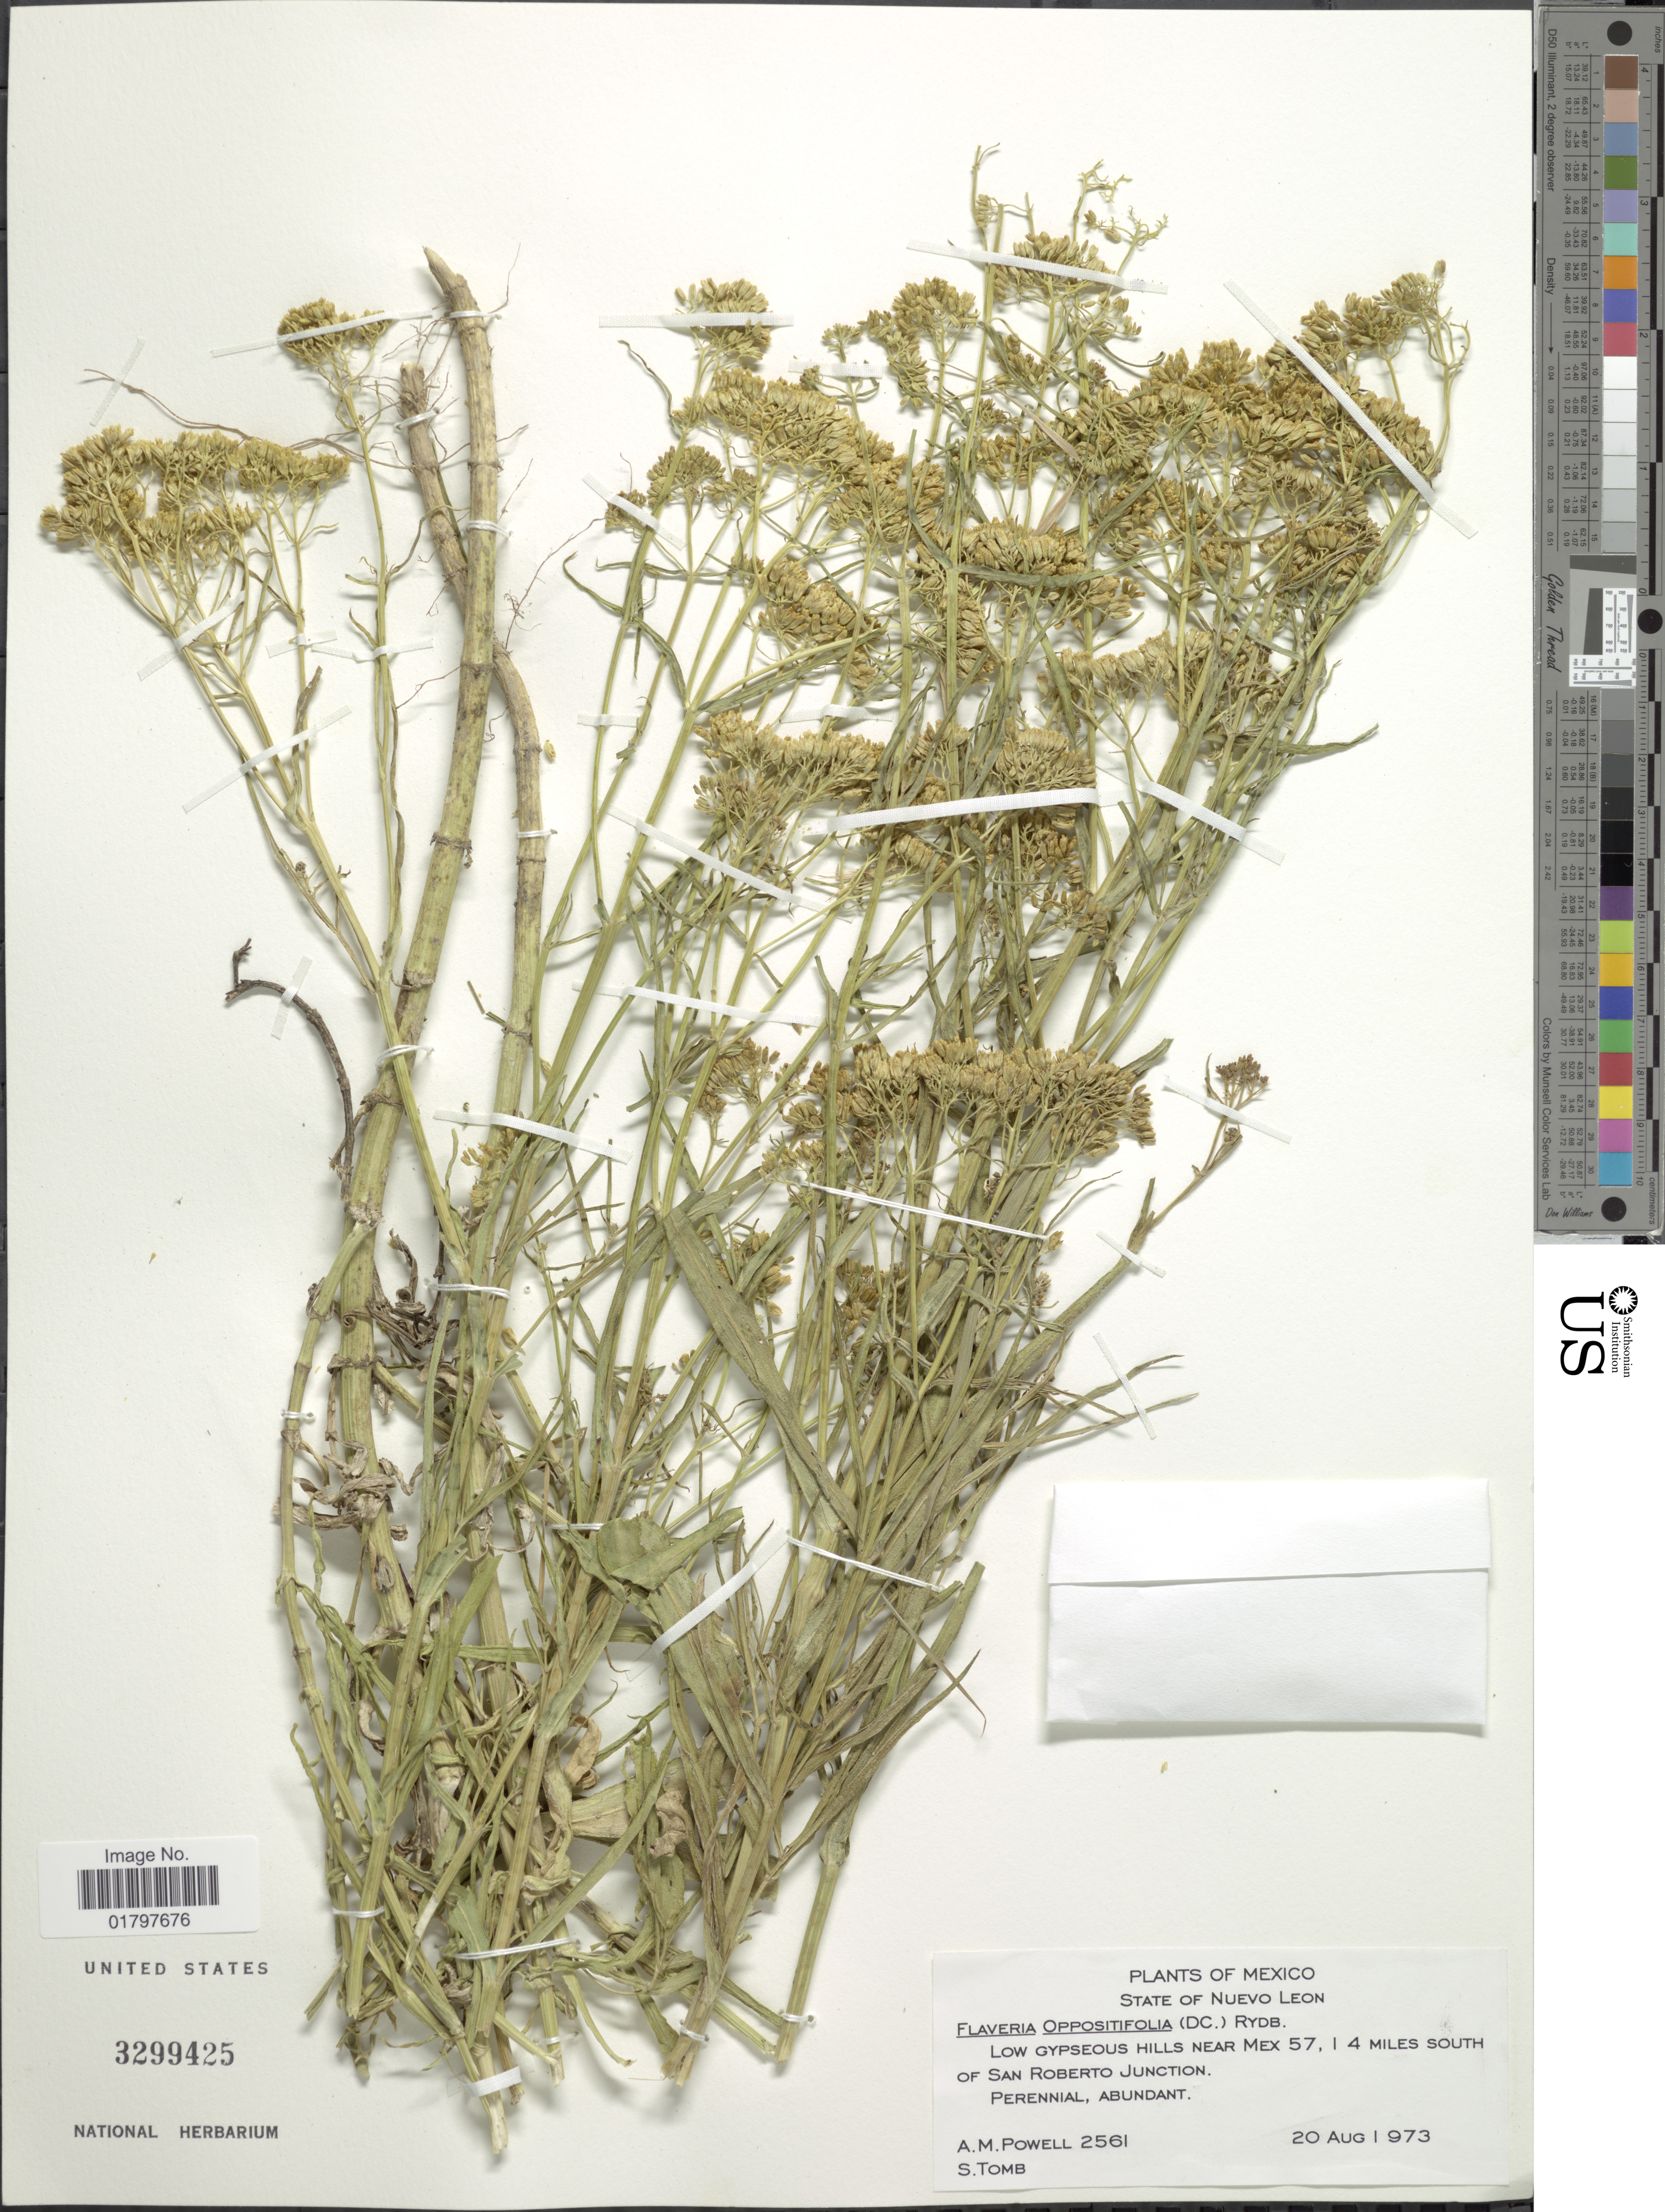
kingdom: Plantae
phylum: Tracheophyta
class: Magnoliopsida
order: Asterales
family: Asteraceae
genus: Flaveria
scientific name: Flaveria oppositifolia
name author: Rydb.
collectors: A. M. Powell & A. Tomb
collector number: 2561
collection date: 1973-08-20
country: Mexico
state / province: Nuevo León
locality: State of Nuevo Leon. Low Gypseous hills near Mex 57, 14 miles South of San Roberto Junction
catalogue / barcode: US 3299425